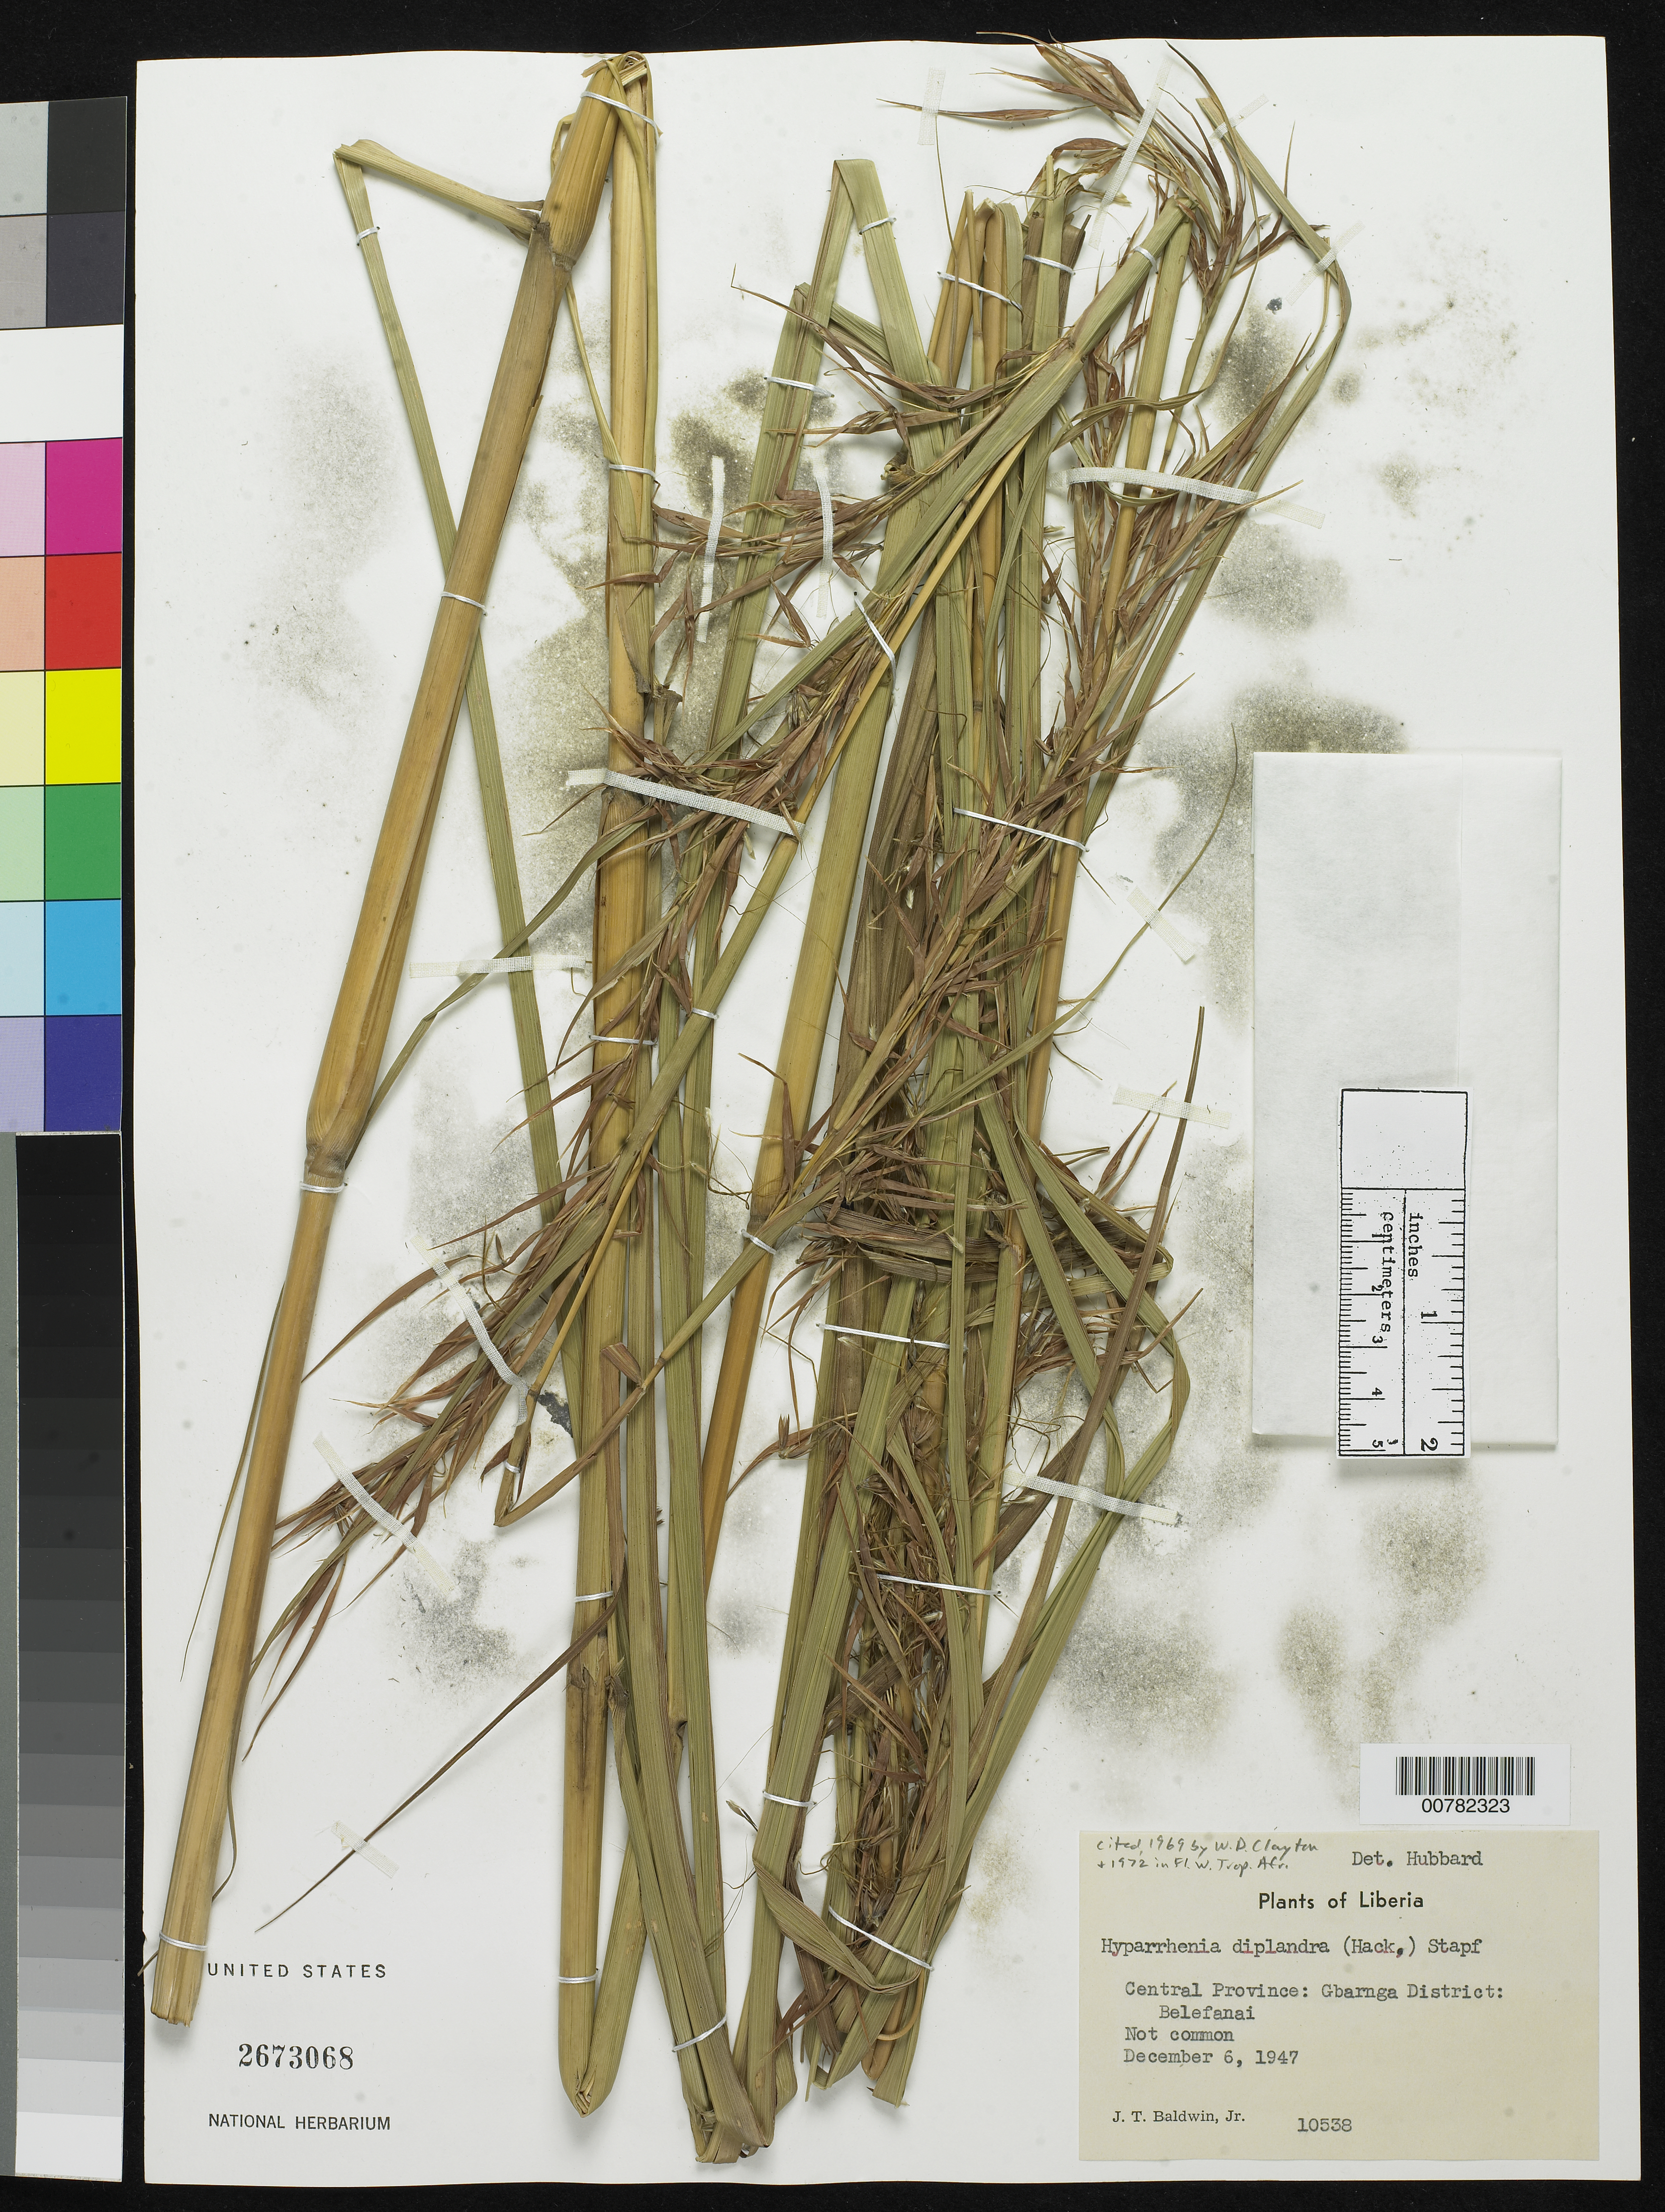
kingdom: Plantae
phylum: Tracheophyta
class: Liliopsida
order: Poales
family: Poaceae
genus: Hyparrhenia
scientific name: Hyparrhenia diplandra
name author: (Hack.) Stapf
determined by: Hubbard, C. E.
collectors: J. T. Baldwin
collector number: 10538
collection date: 1947-12-06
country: Liberia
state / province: Bong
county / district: Gbarnga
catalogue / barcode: US 2673068